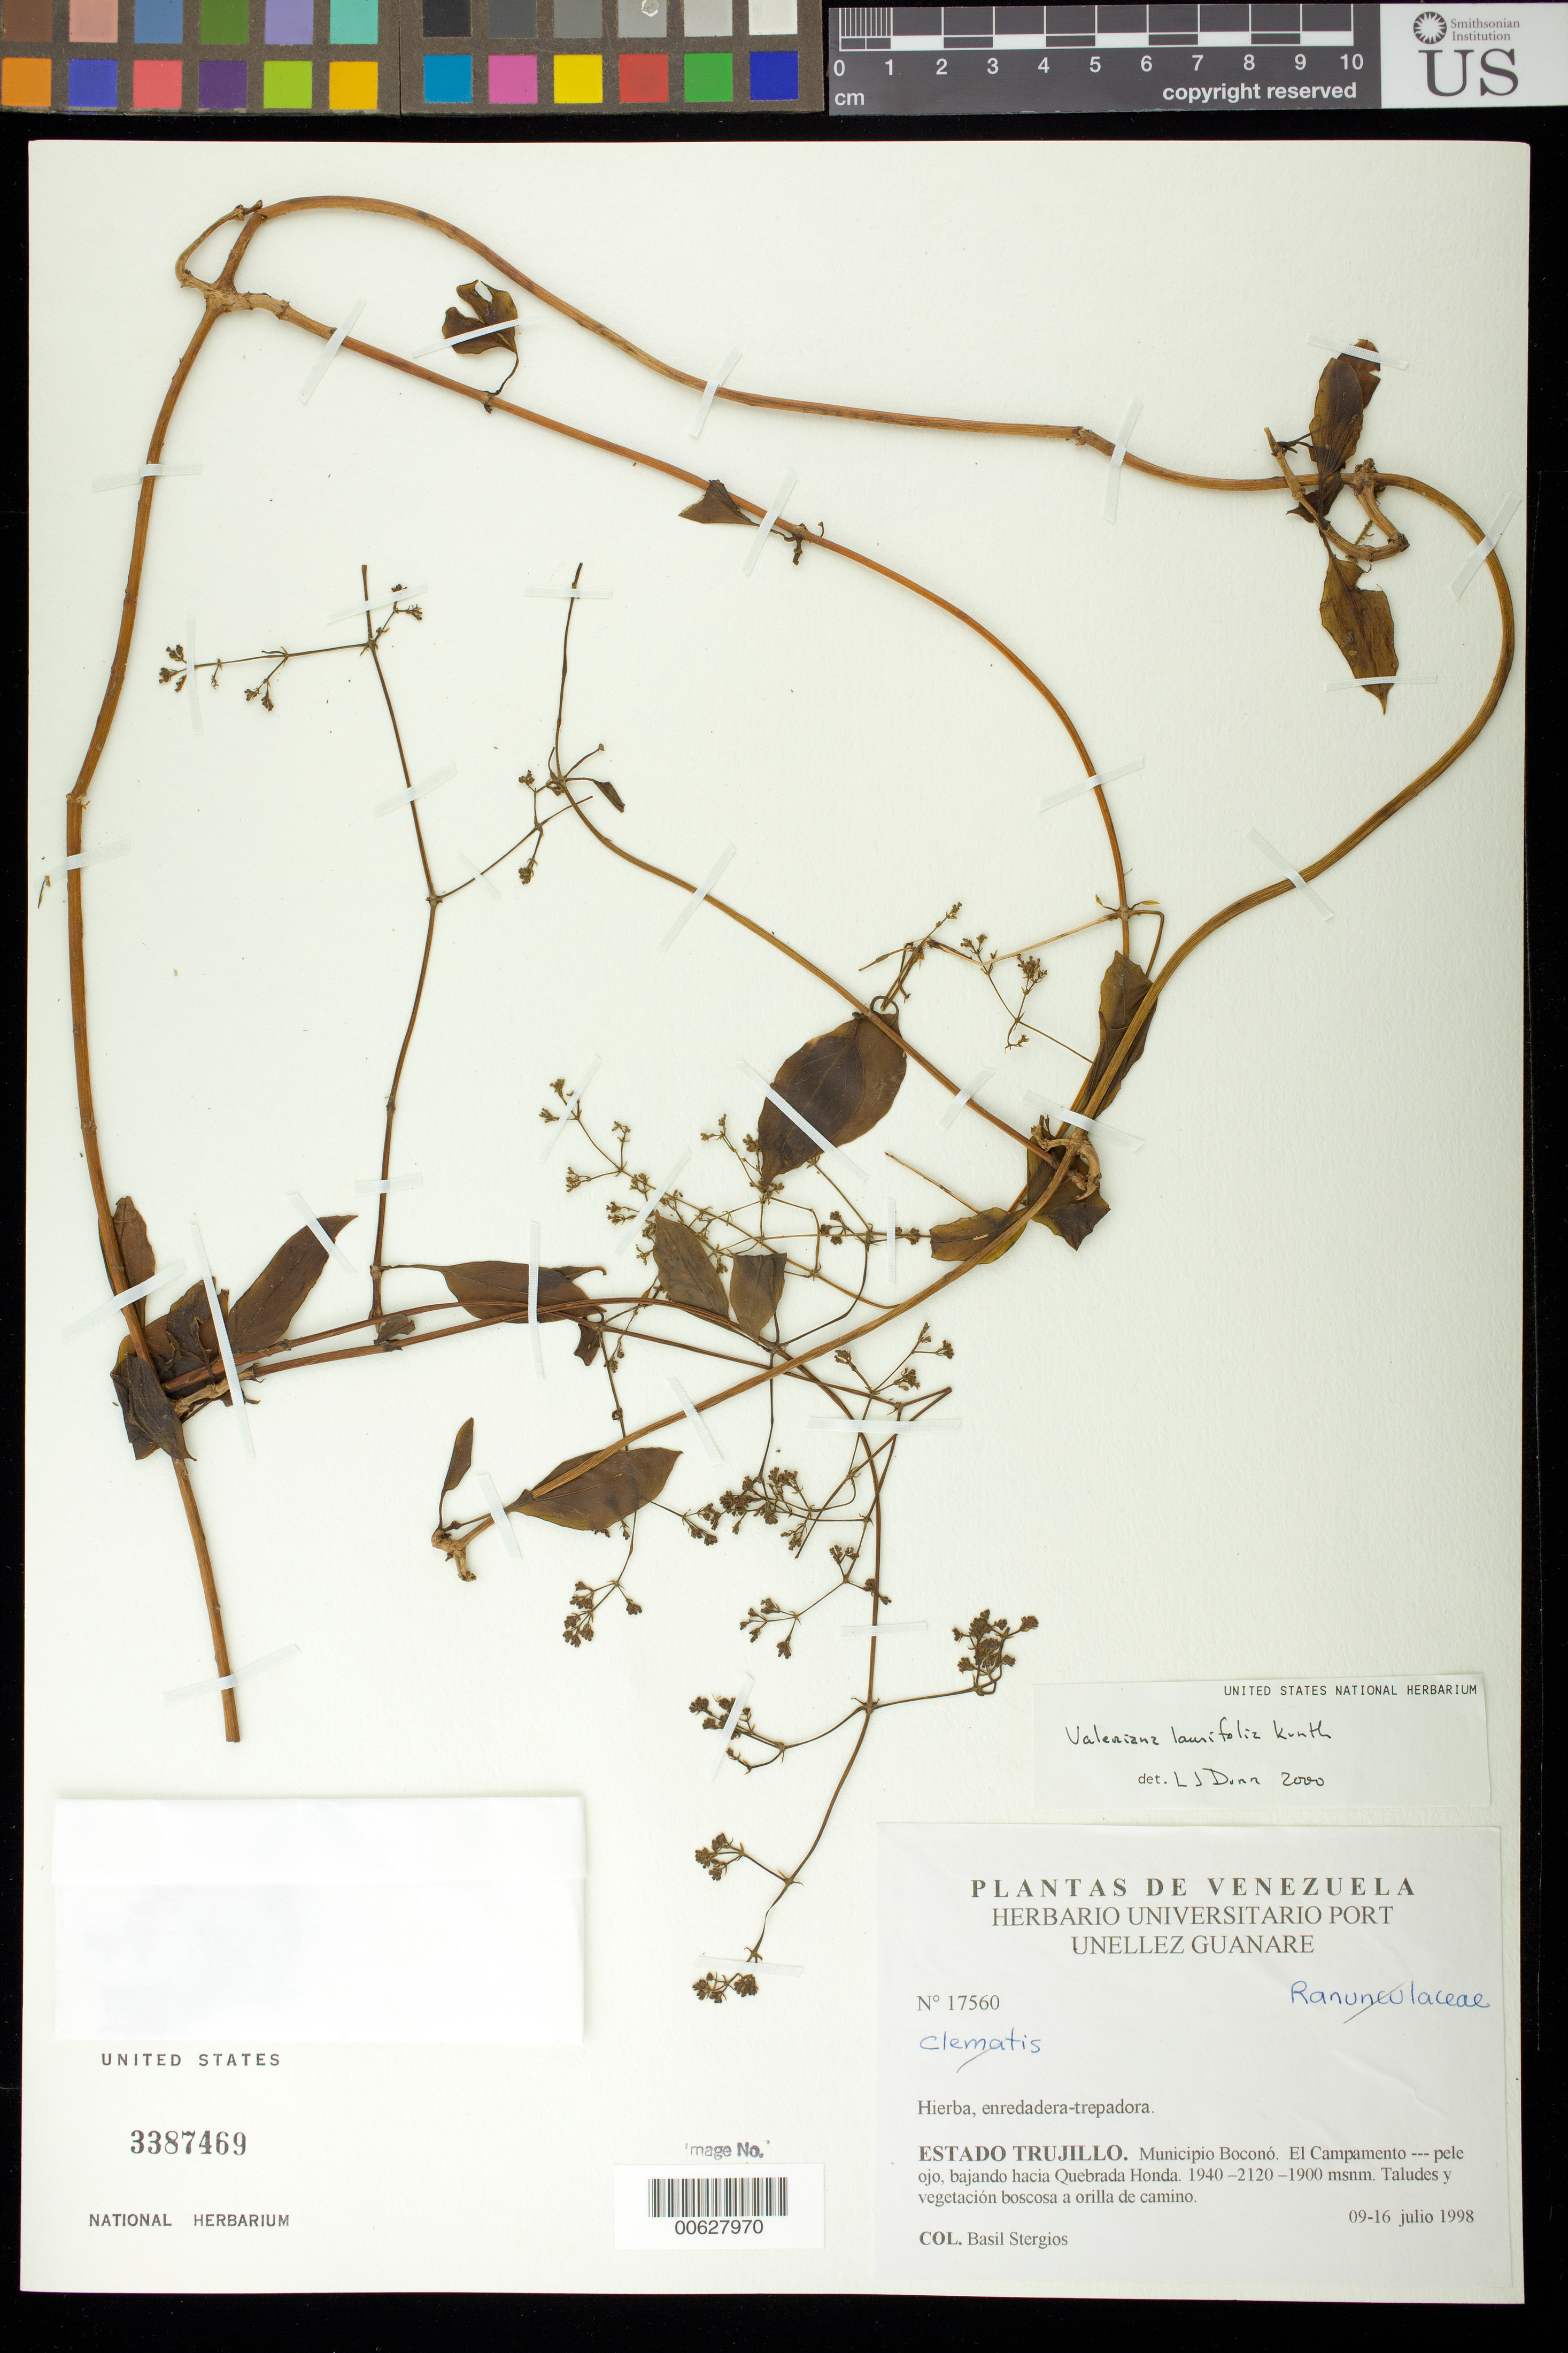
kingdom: Plantae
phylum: Tracheophyta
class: Magnoliopsida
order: Dipsacales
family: Caprifoliaceae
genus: Valeriana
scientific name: Valeriana laurifolia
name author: Kunth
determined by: Dorr, L. J., (BOT), Smithsonian Institution - National Museum of Natural History (UNITED STATES)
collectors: B. G. Stergios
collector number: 17560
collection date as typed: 09 Jul 1998 to 16 Jul 1998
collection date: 1998-07-09/1998-07-16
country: Venezuela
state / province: Trujillo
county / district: Boconó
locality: Parque Nacional Guaramacal, El campamento-pele ojo, bajando hacia Quebrada Honda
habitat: Taludes y vegetación boscosa a orilla de camino.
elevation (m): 1900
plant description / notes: F, PORT, US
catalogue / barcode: US 3387469